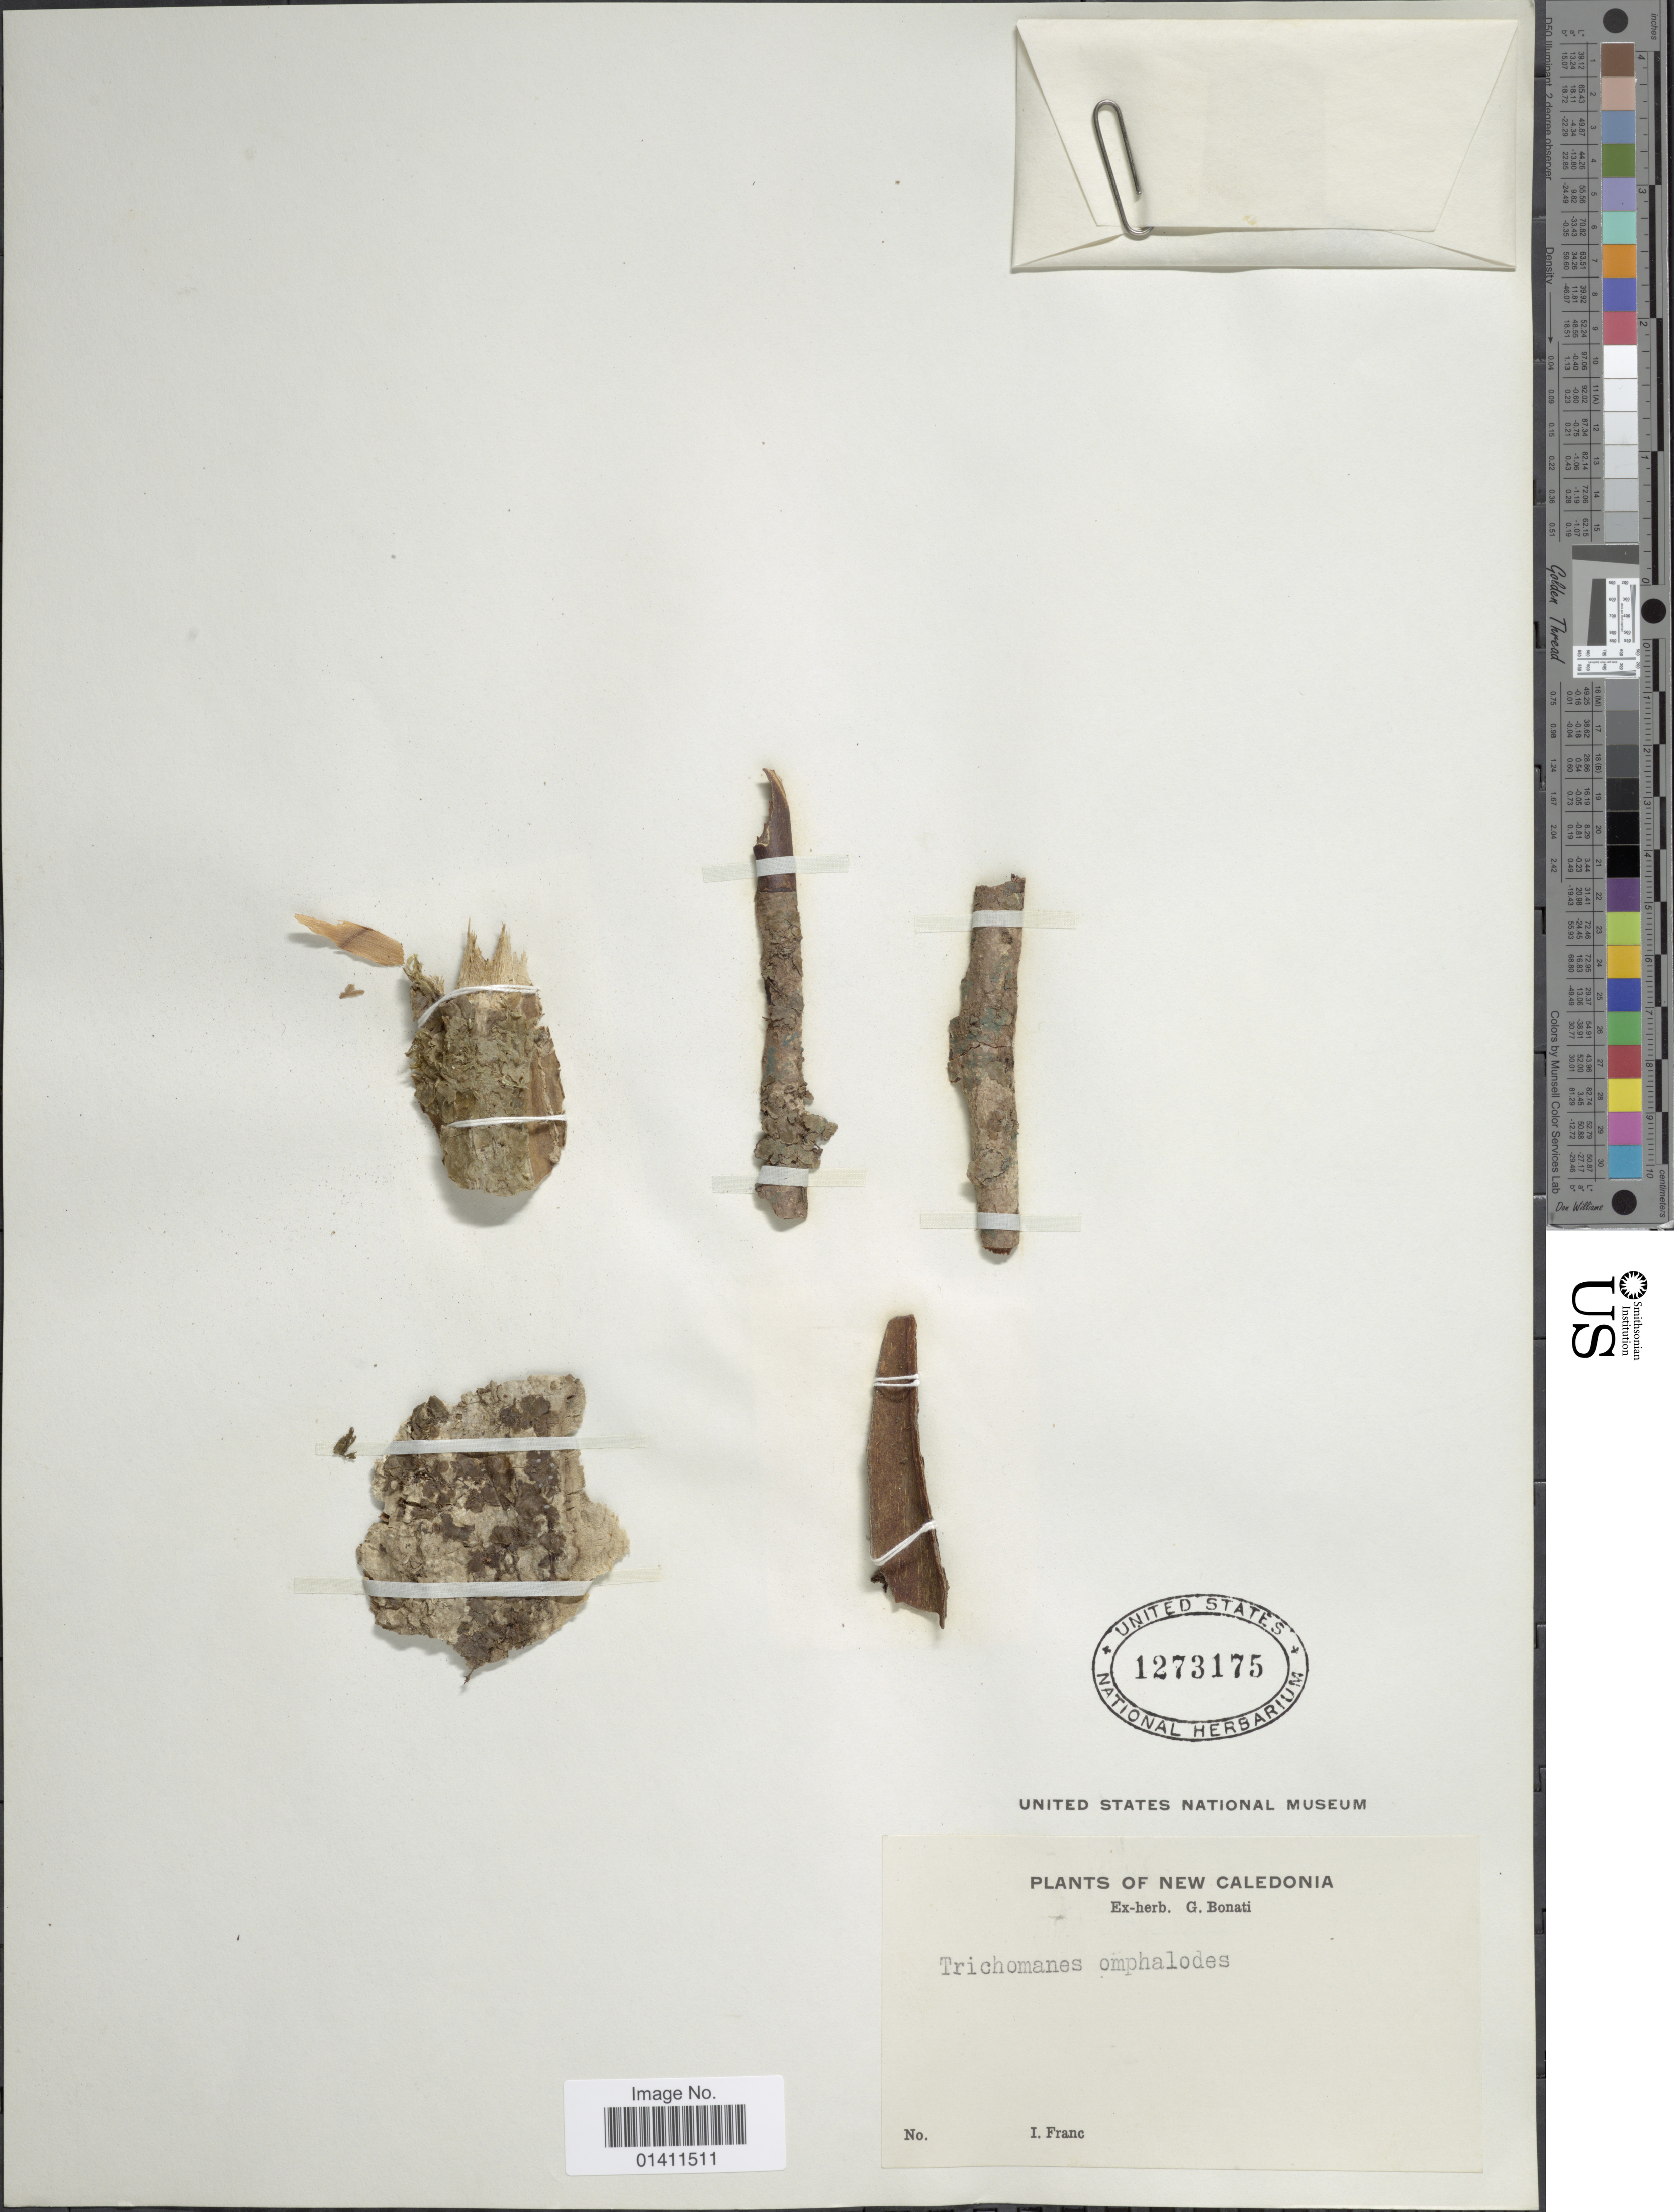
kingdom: Plantae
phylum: Tracheophyta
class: Polypodiopsida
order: Hymenophyllales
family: Hymenophyllaceae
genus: Didymoglossum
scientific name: Didymoglossum tahitense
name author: (Nadeaud) Ebihara & K. Iwats.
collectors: I. Franc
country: New Caledonia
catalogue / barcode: US 1273175